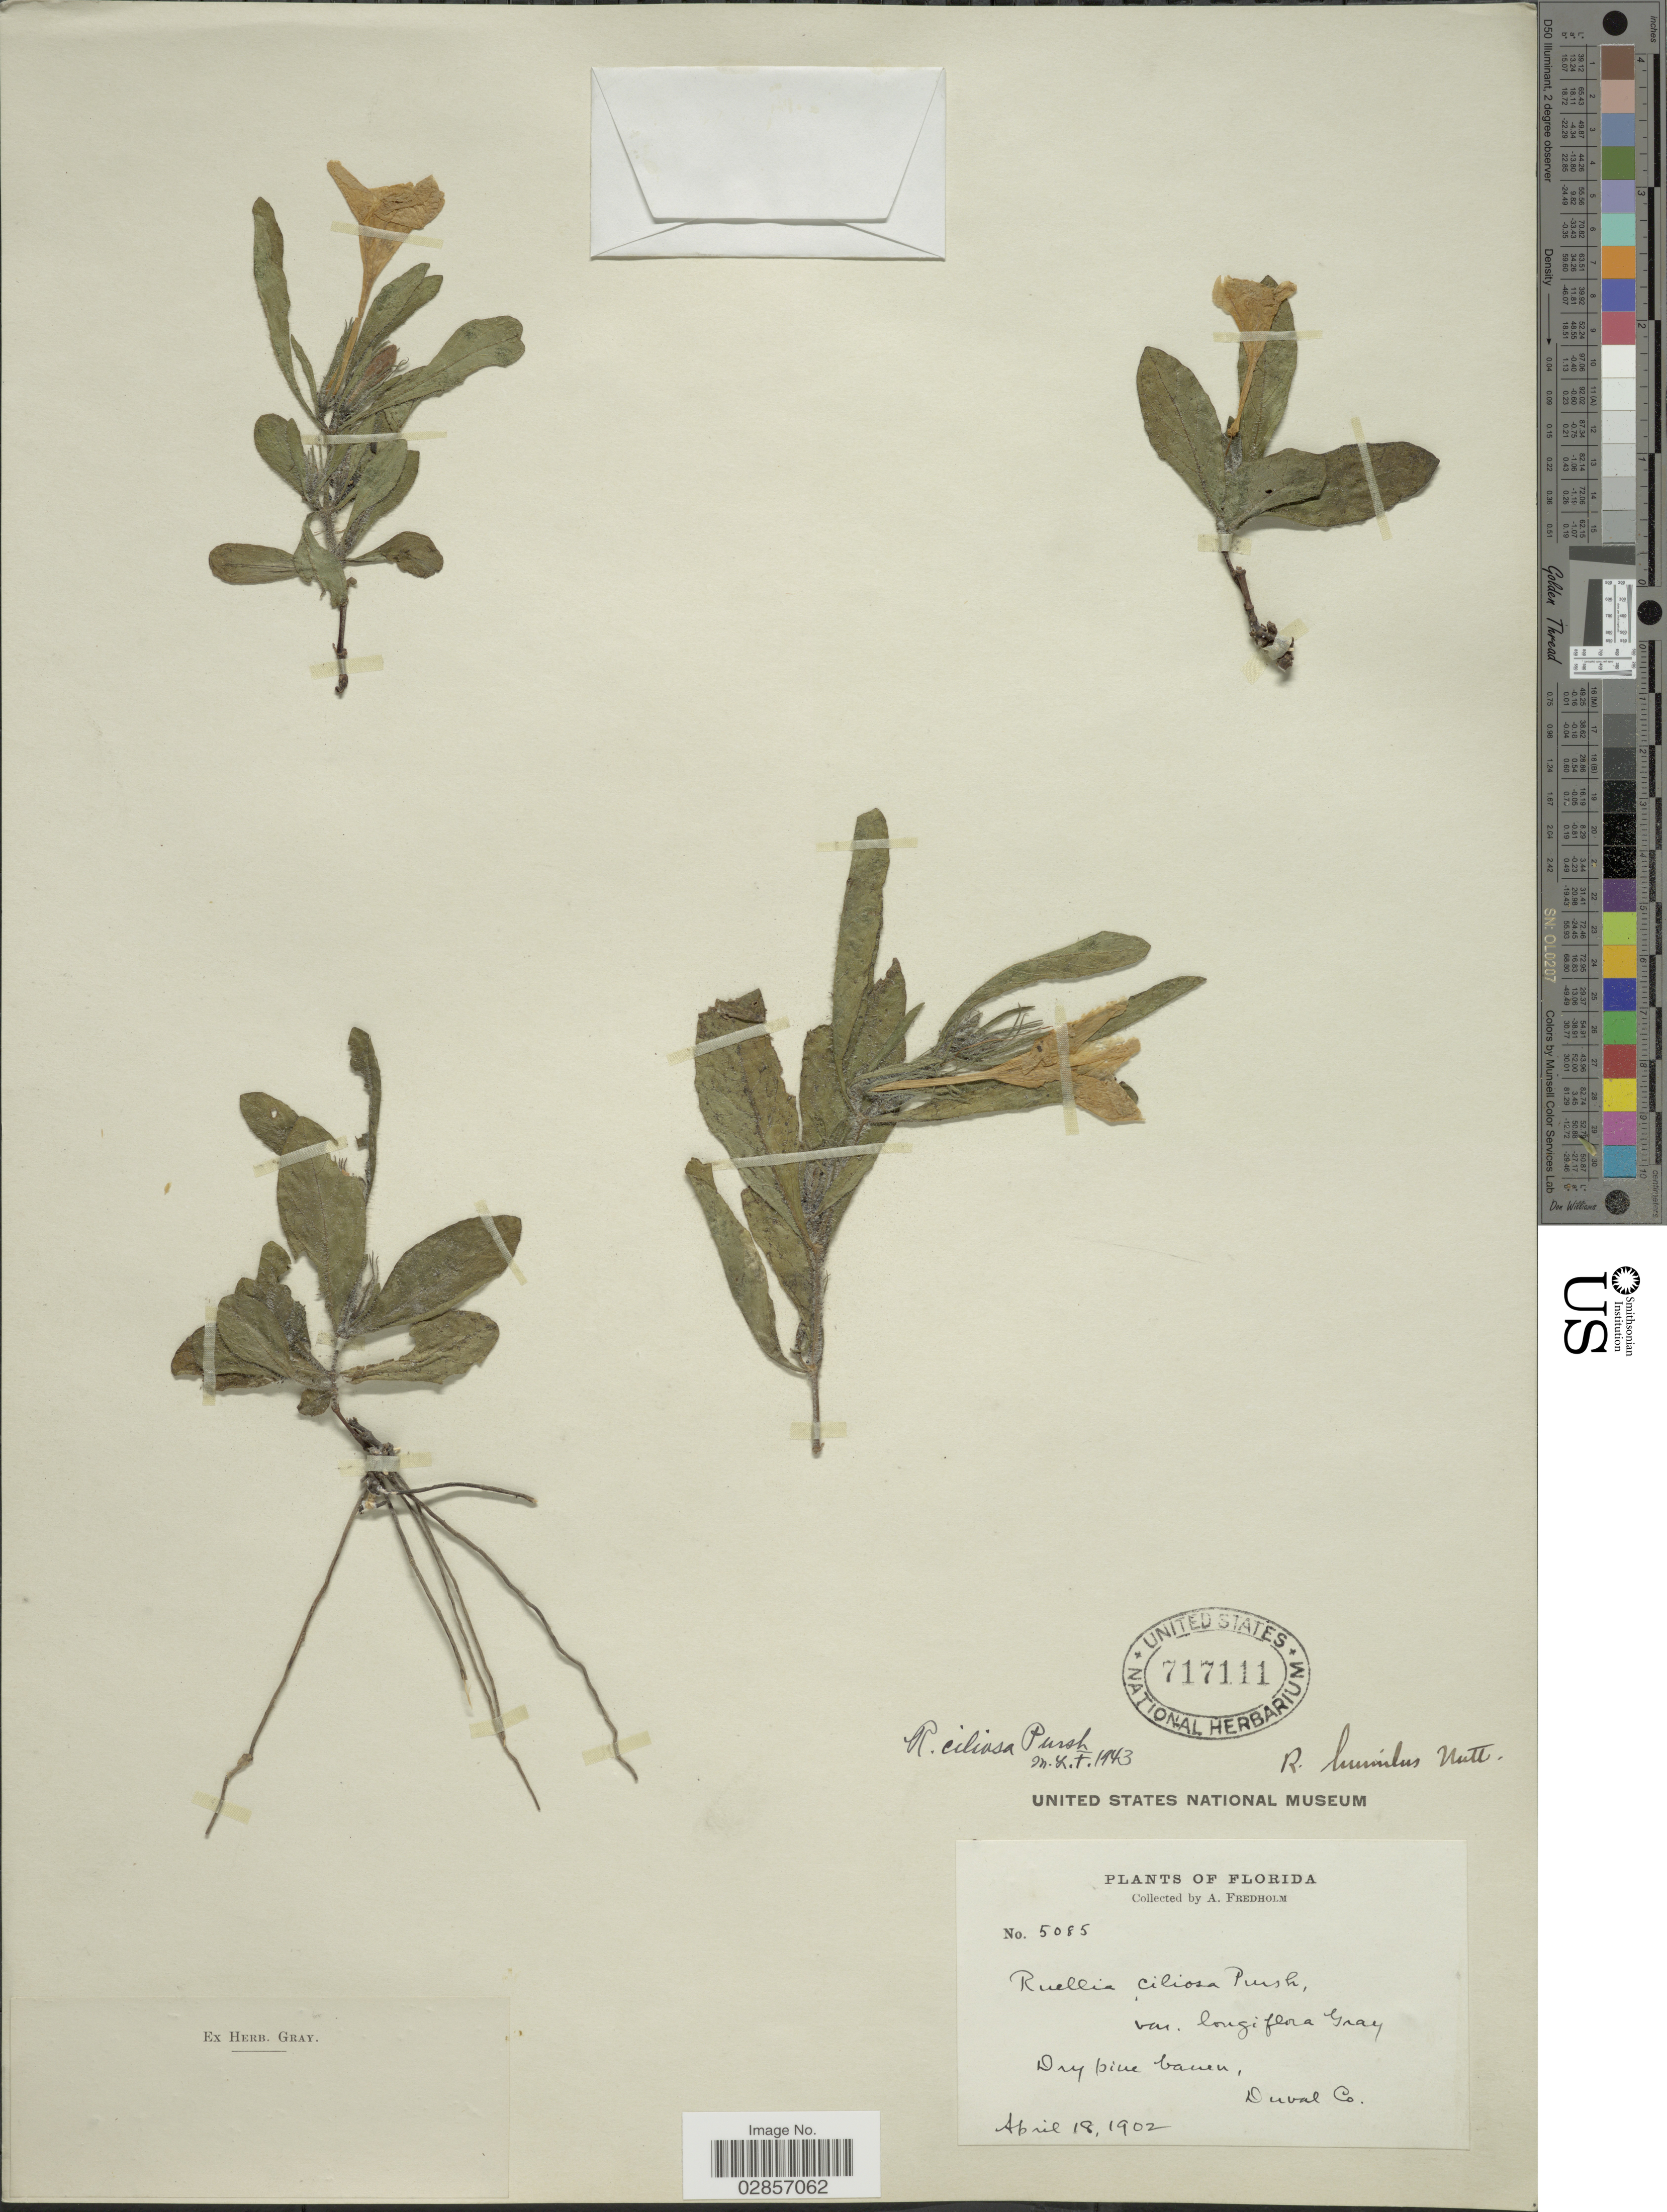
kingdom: Plantae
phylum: Tracheophyta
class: Magnoliopsida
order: Lamiales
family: Acanthaceae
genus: Ruellia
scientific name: Ruellia ciliosa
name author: Pursh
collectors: A. Fredholm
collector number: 5085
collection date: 1902-04-18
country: United States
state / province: Florida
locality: Dry pine barren, Duval Co.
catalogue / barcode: US 717111